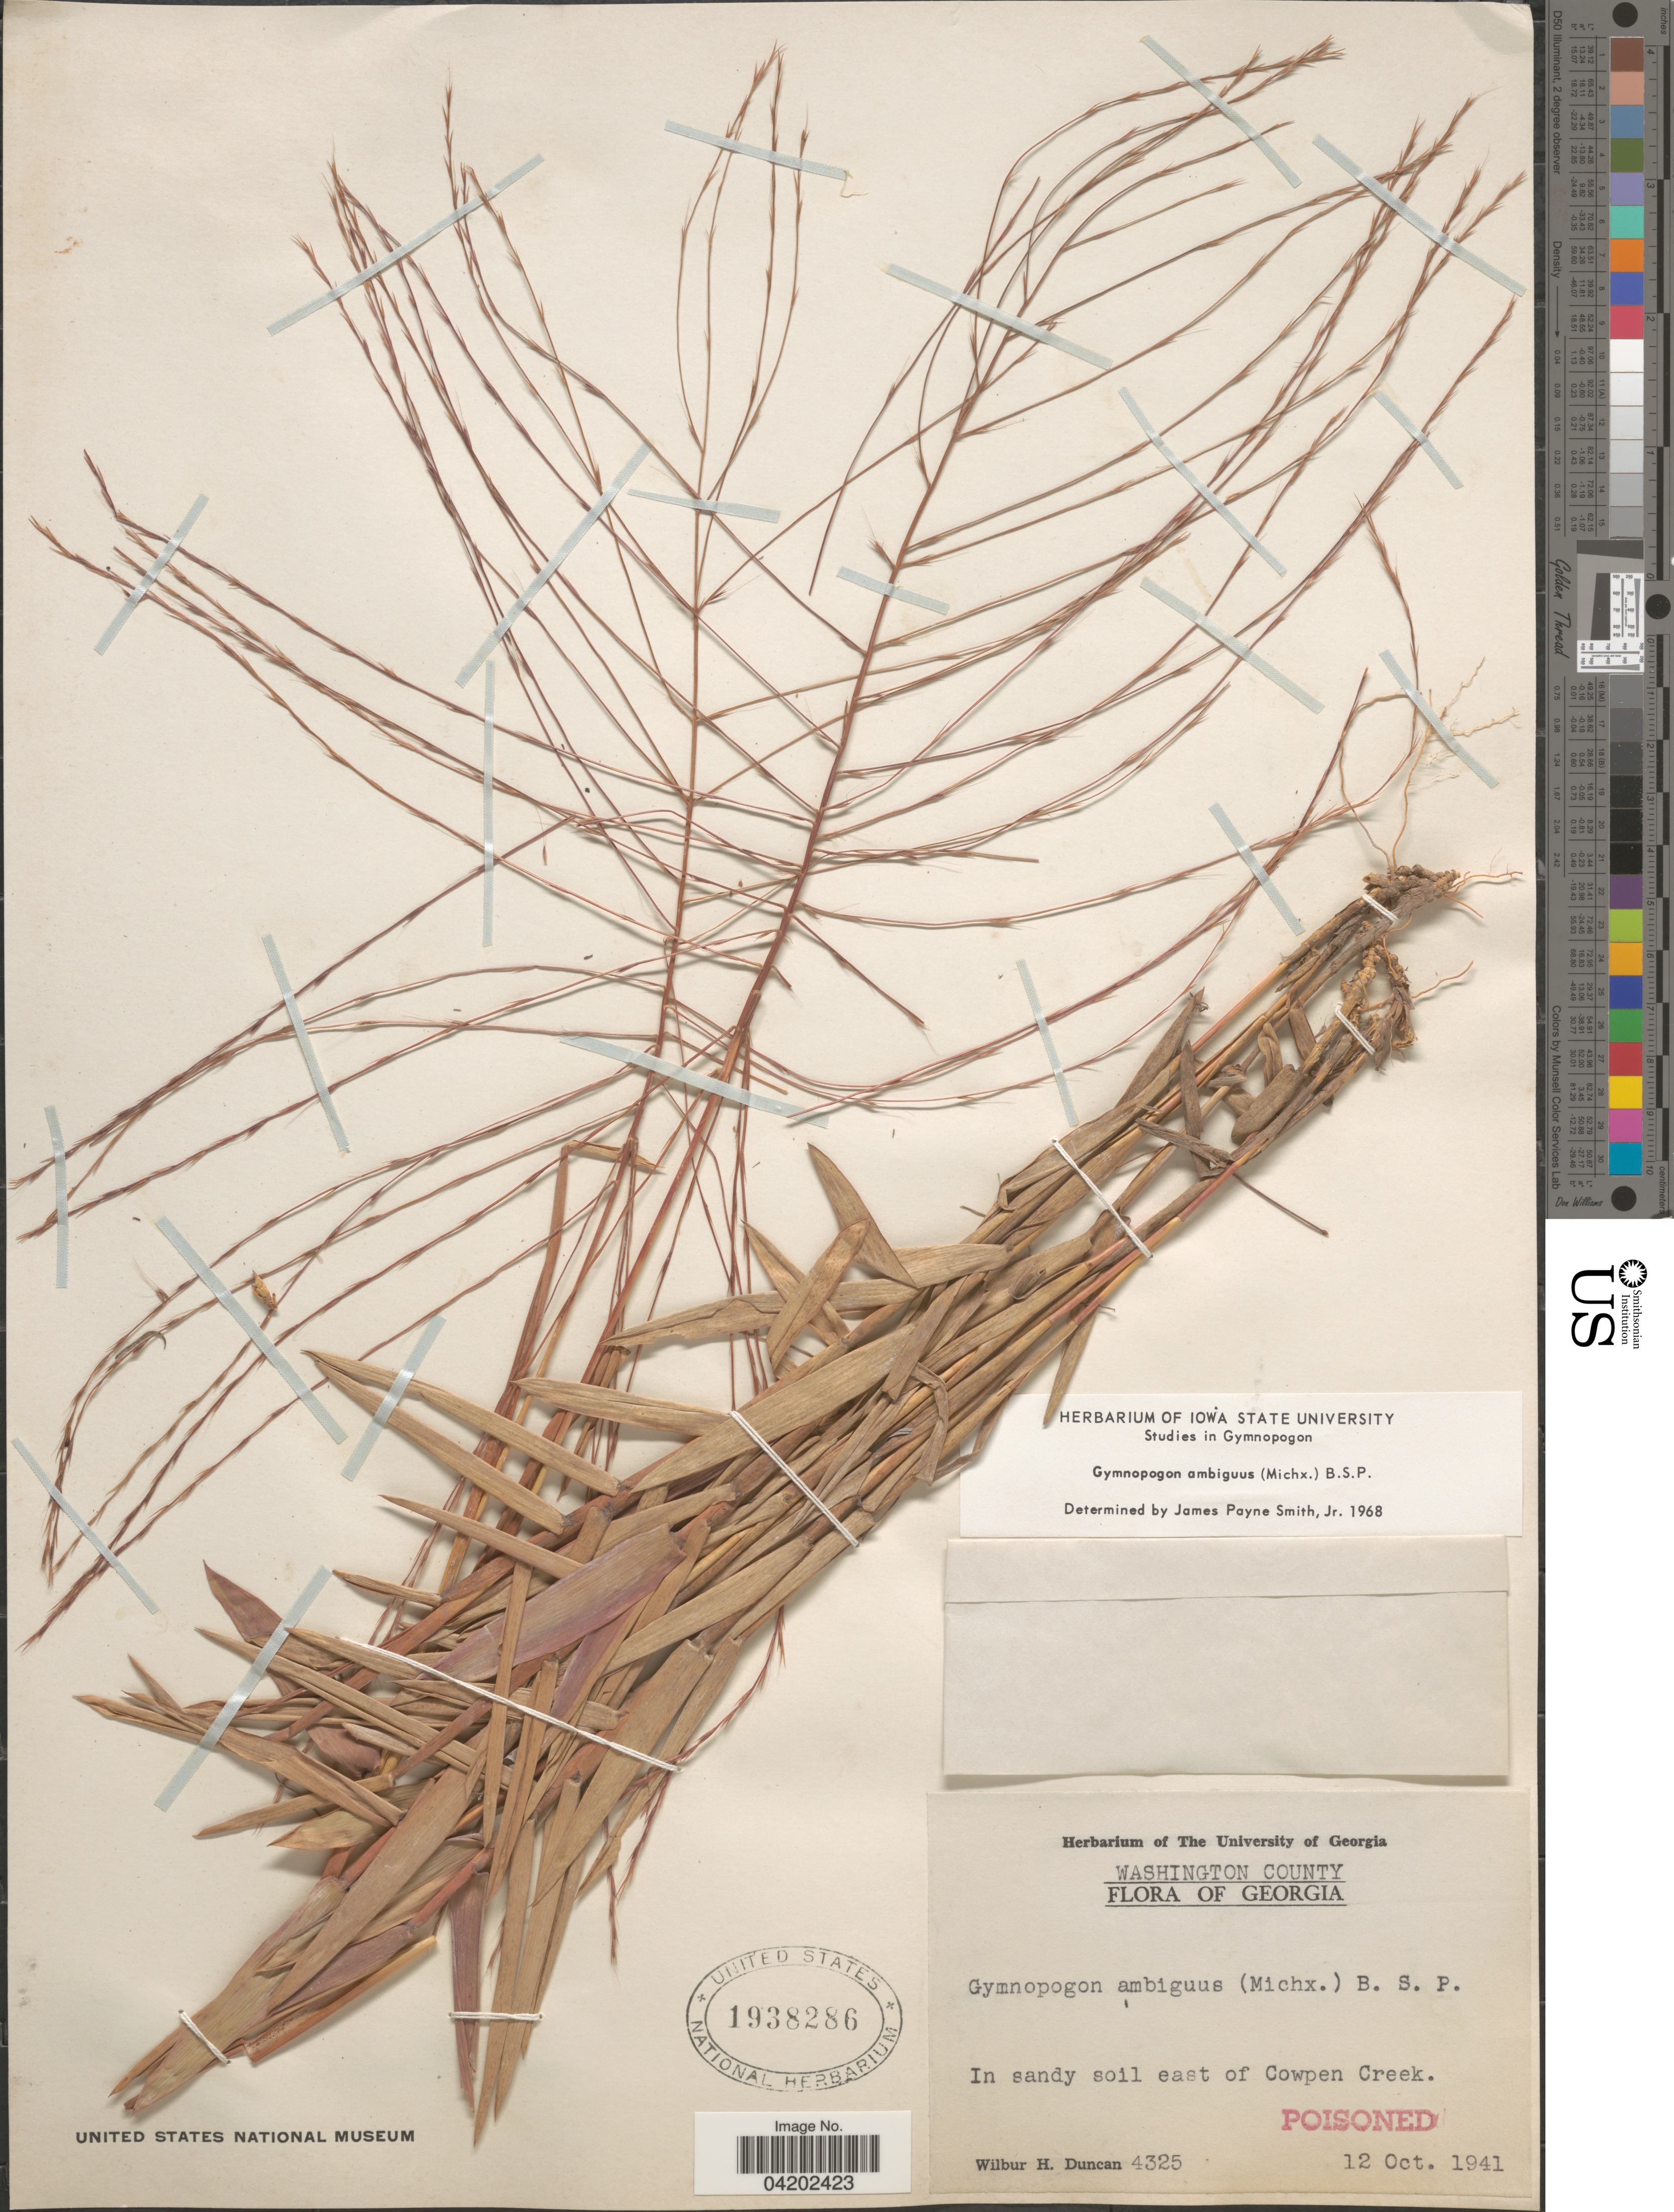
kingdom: Plantae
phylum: Tracheophyta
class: Liliopsida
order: Poales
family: Poaceae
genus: Gymnopogon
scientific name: Gymnopogon ambiguus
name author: (Michx.) Britton, Stearns & Poggenb.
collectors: W. H. Duncan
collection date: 1941-10-12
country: United States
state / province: Georgia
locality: Washington County. In sandy soil east of Cowpen Creek.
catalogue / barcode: US 1938286